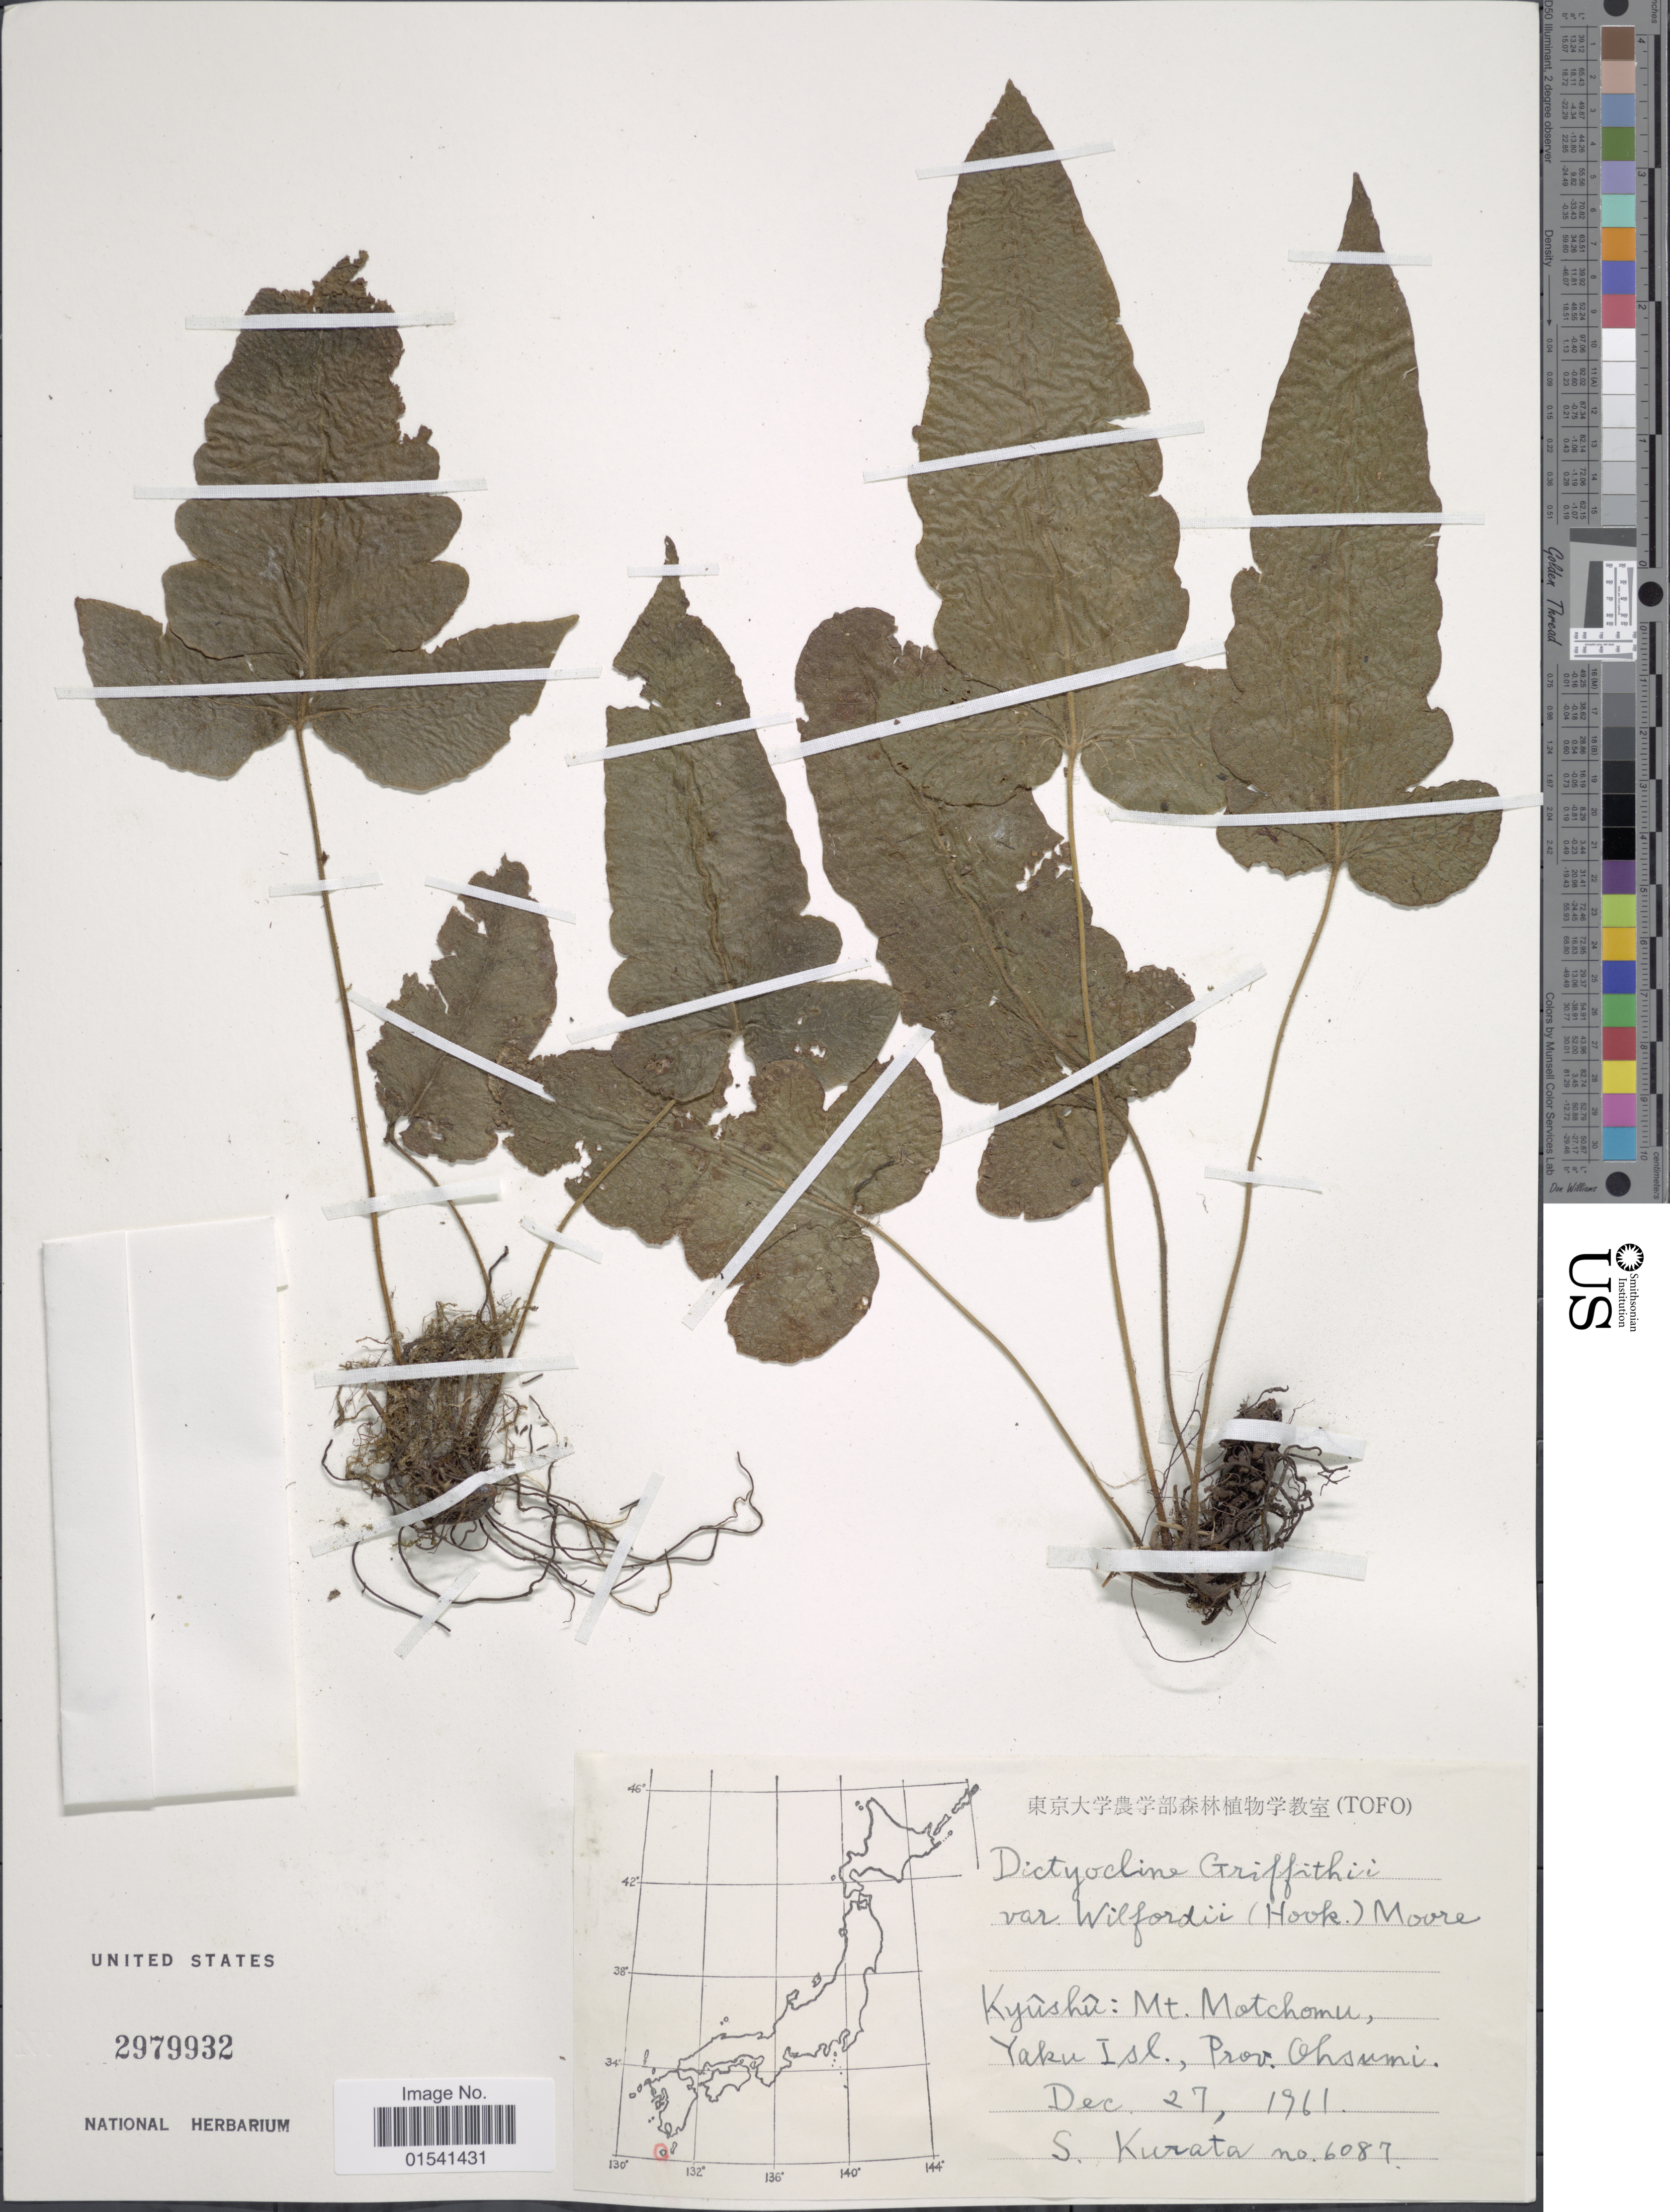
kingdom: Plantae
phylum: Tracheophyta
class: Polypodiopsida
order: Polypodiales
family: Thelypteridaceae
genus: Stegnogramma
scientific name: Stegnogramma griffithii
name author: (T. Moore) K. Iwats.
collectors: Sa. Kurata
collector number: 6087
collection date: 1961-12-27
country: Japan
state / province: Kagosima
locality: Kyûshû: Mt Motchomu, Yaku Isl., Prov. Ohsumi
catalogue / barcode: US 2979932